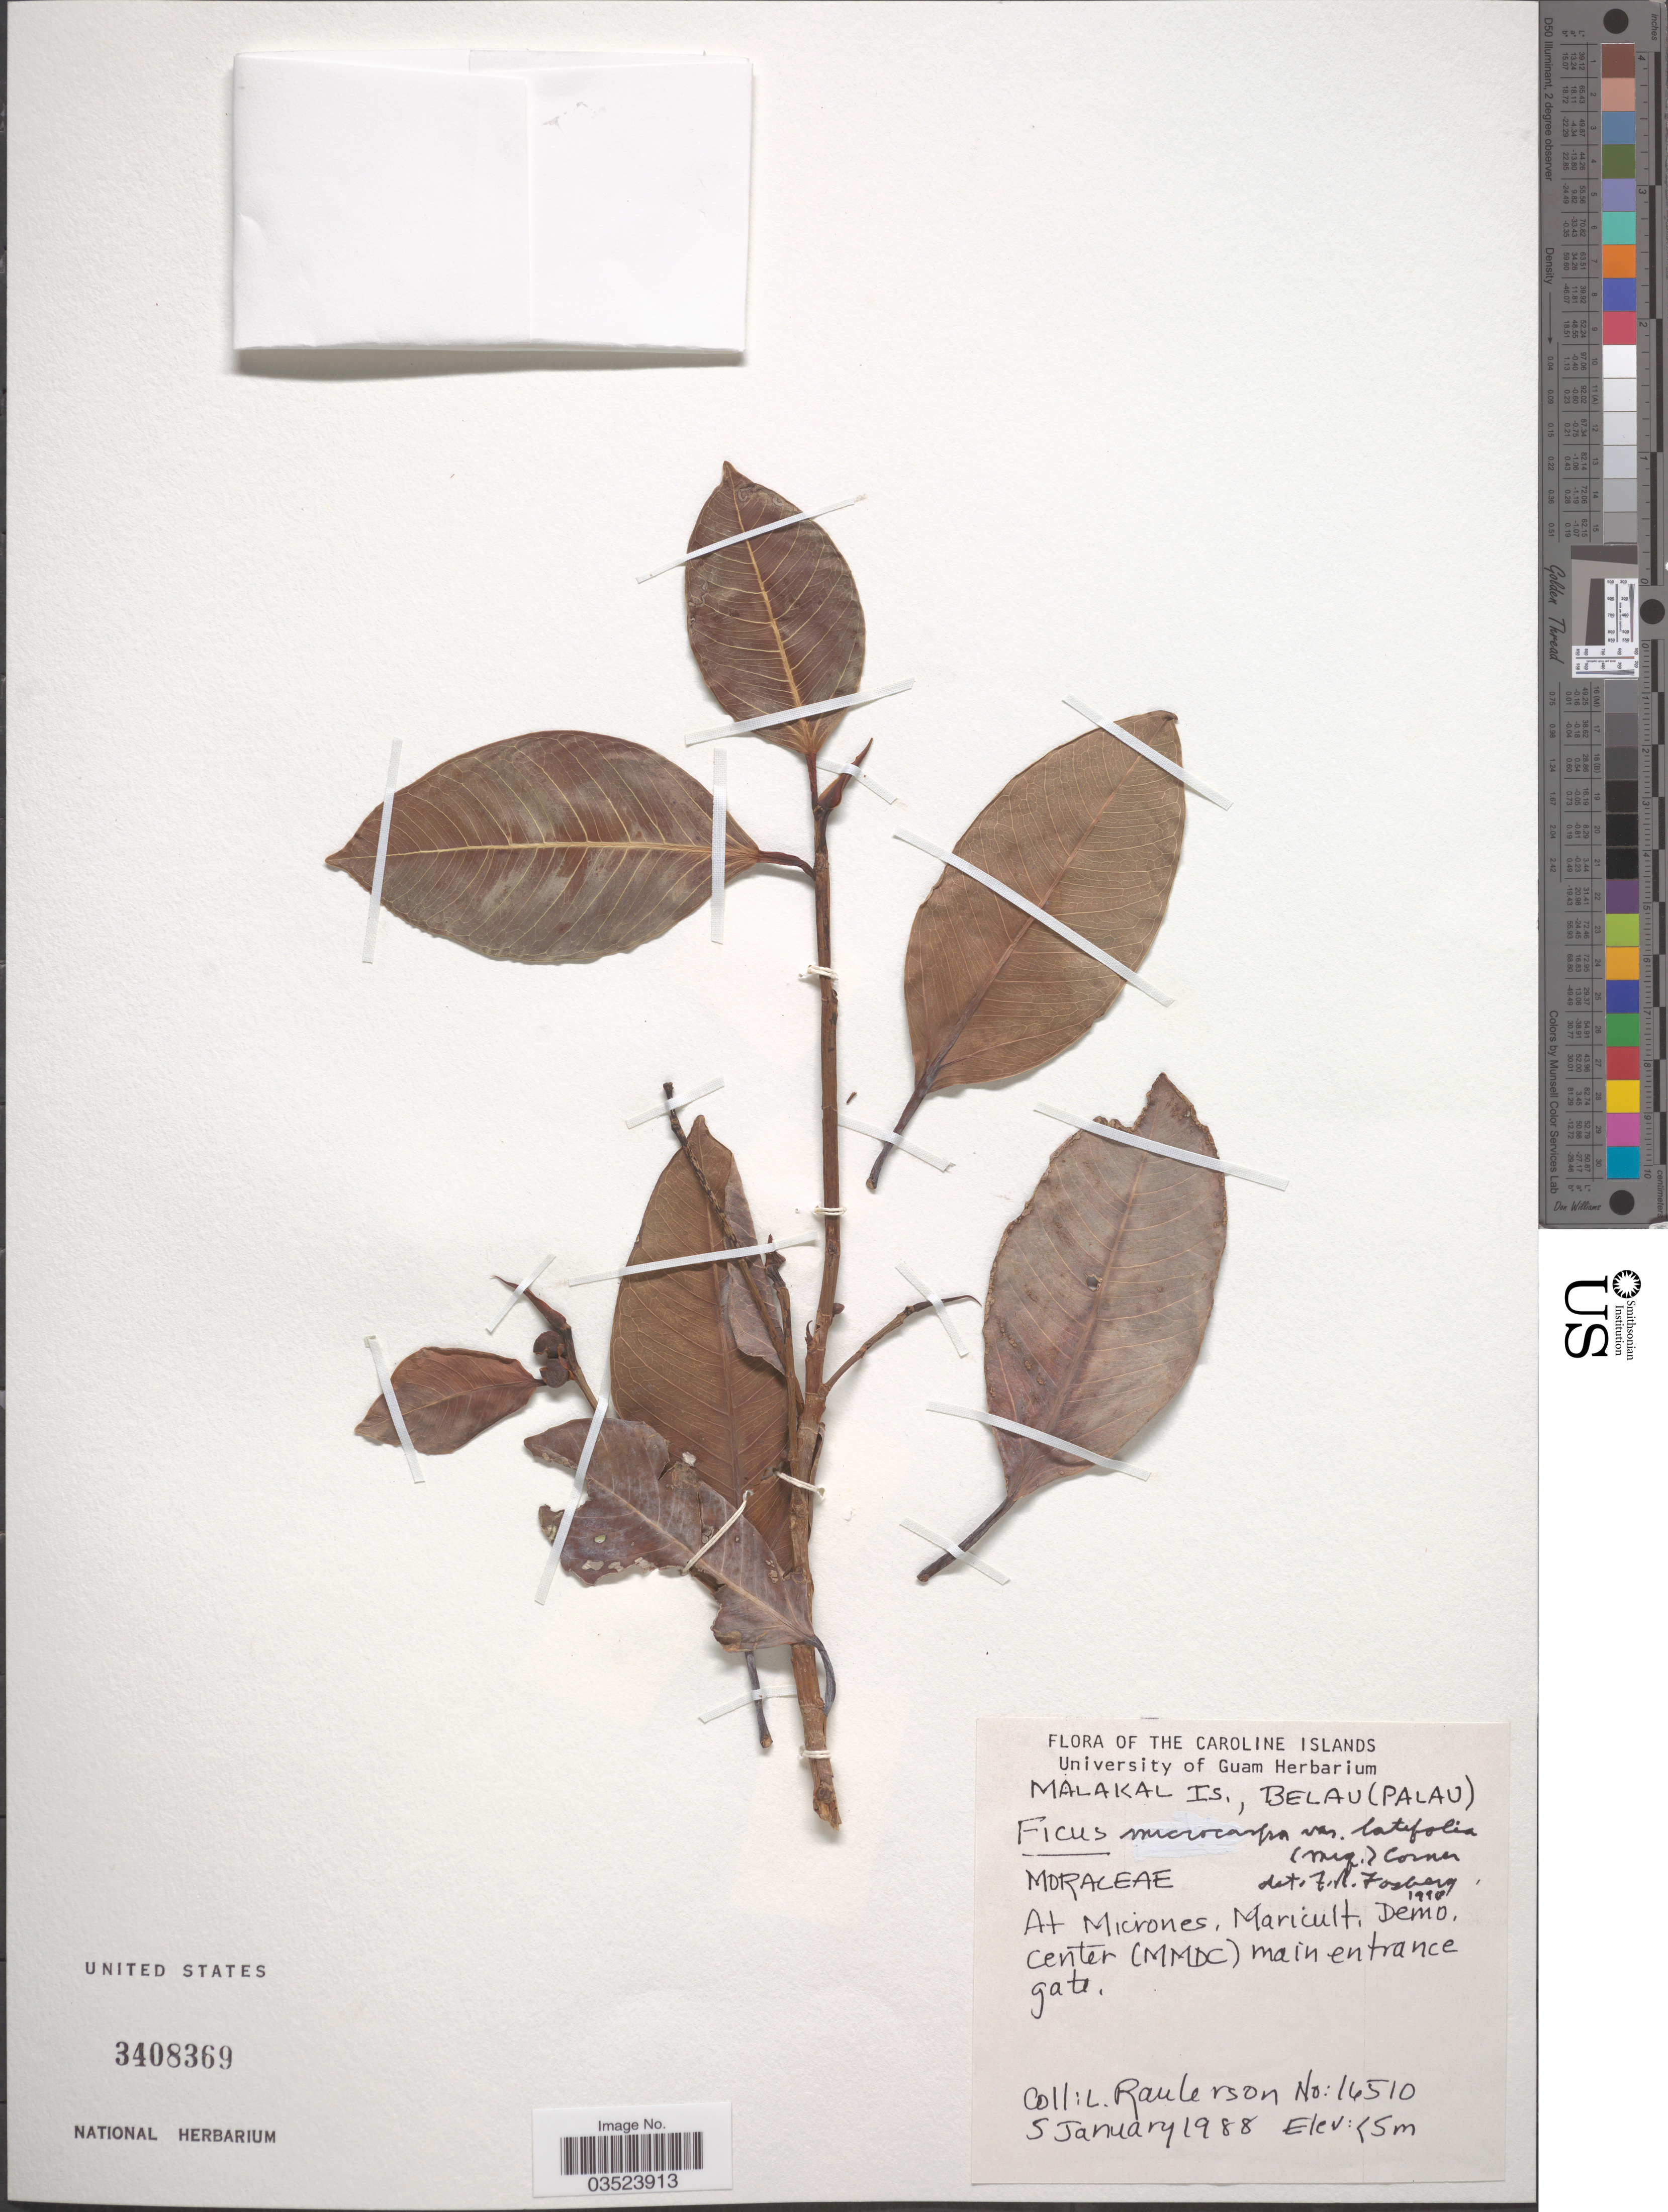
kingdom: Plantae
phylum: Tracheophyta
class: Magnoliopsida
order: Rosales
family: Moraceae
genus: Ficus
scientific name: Ficus microcarpa var. latifolia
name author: (Miq.) Corner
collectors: L. Raulerson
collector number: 16510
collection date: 1988-01-05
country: Palau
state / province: Koror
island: Ngemelachel [Malakal]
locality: The Caroline Islands. Malakal Is, Belau (Palau). At Micrones, Maricult. Demo. Center (MMDC) main entrance gate.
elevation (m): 5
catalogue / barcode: US 3408369